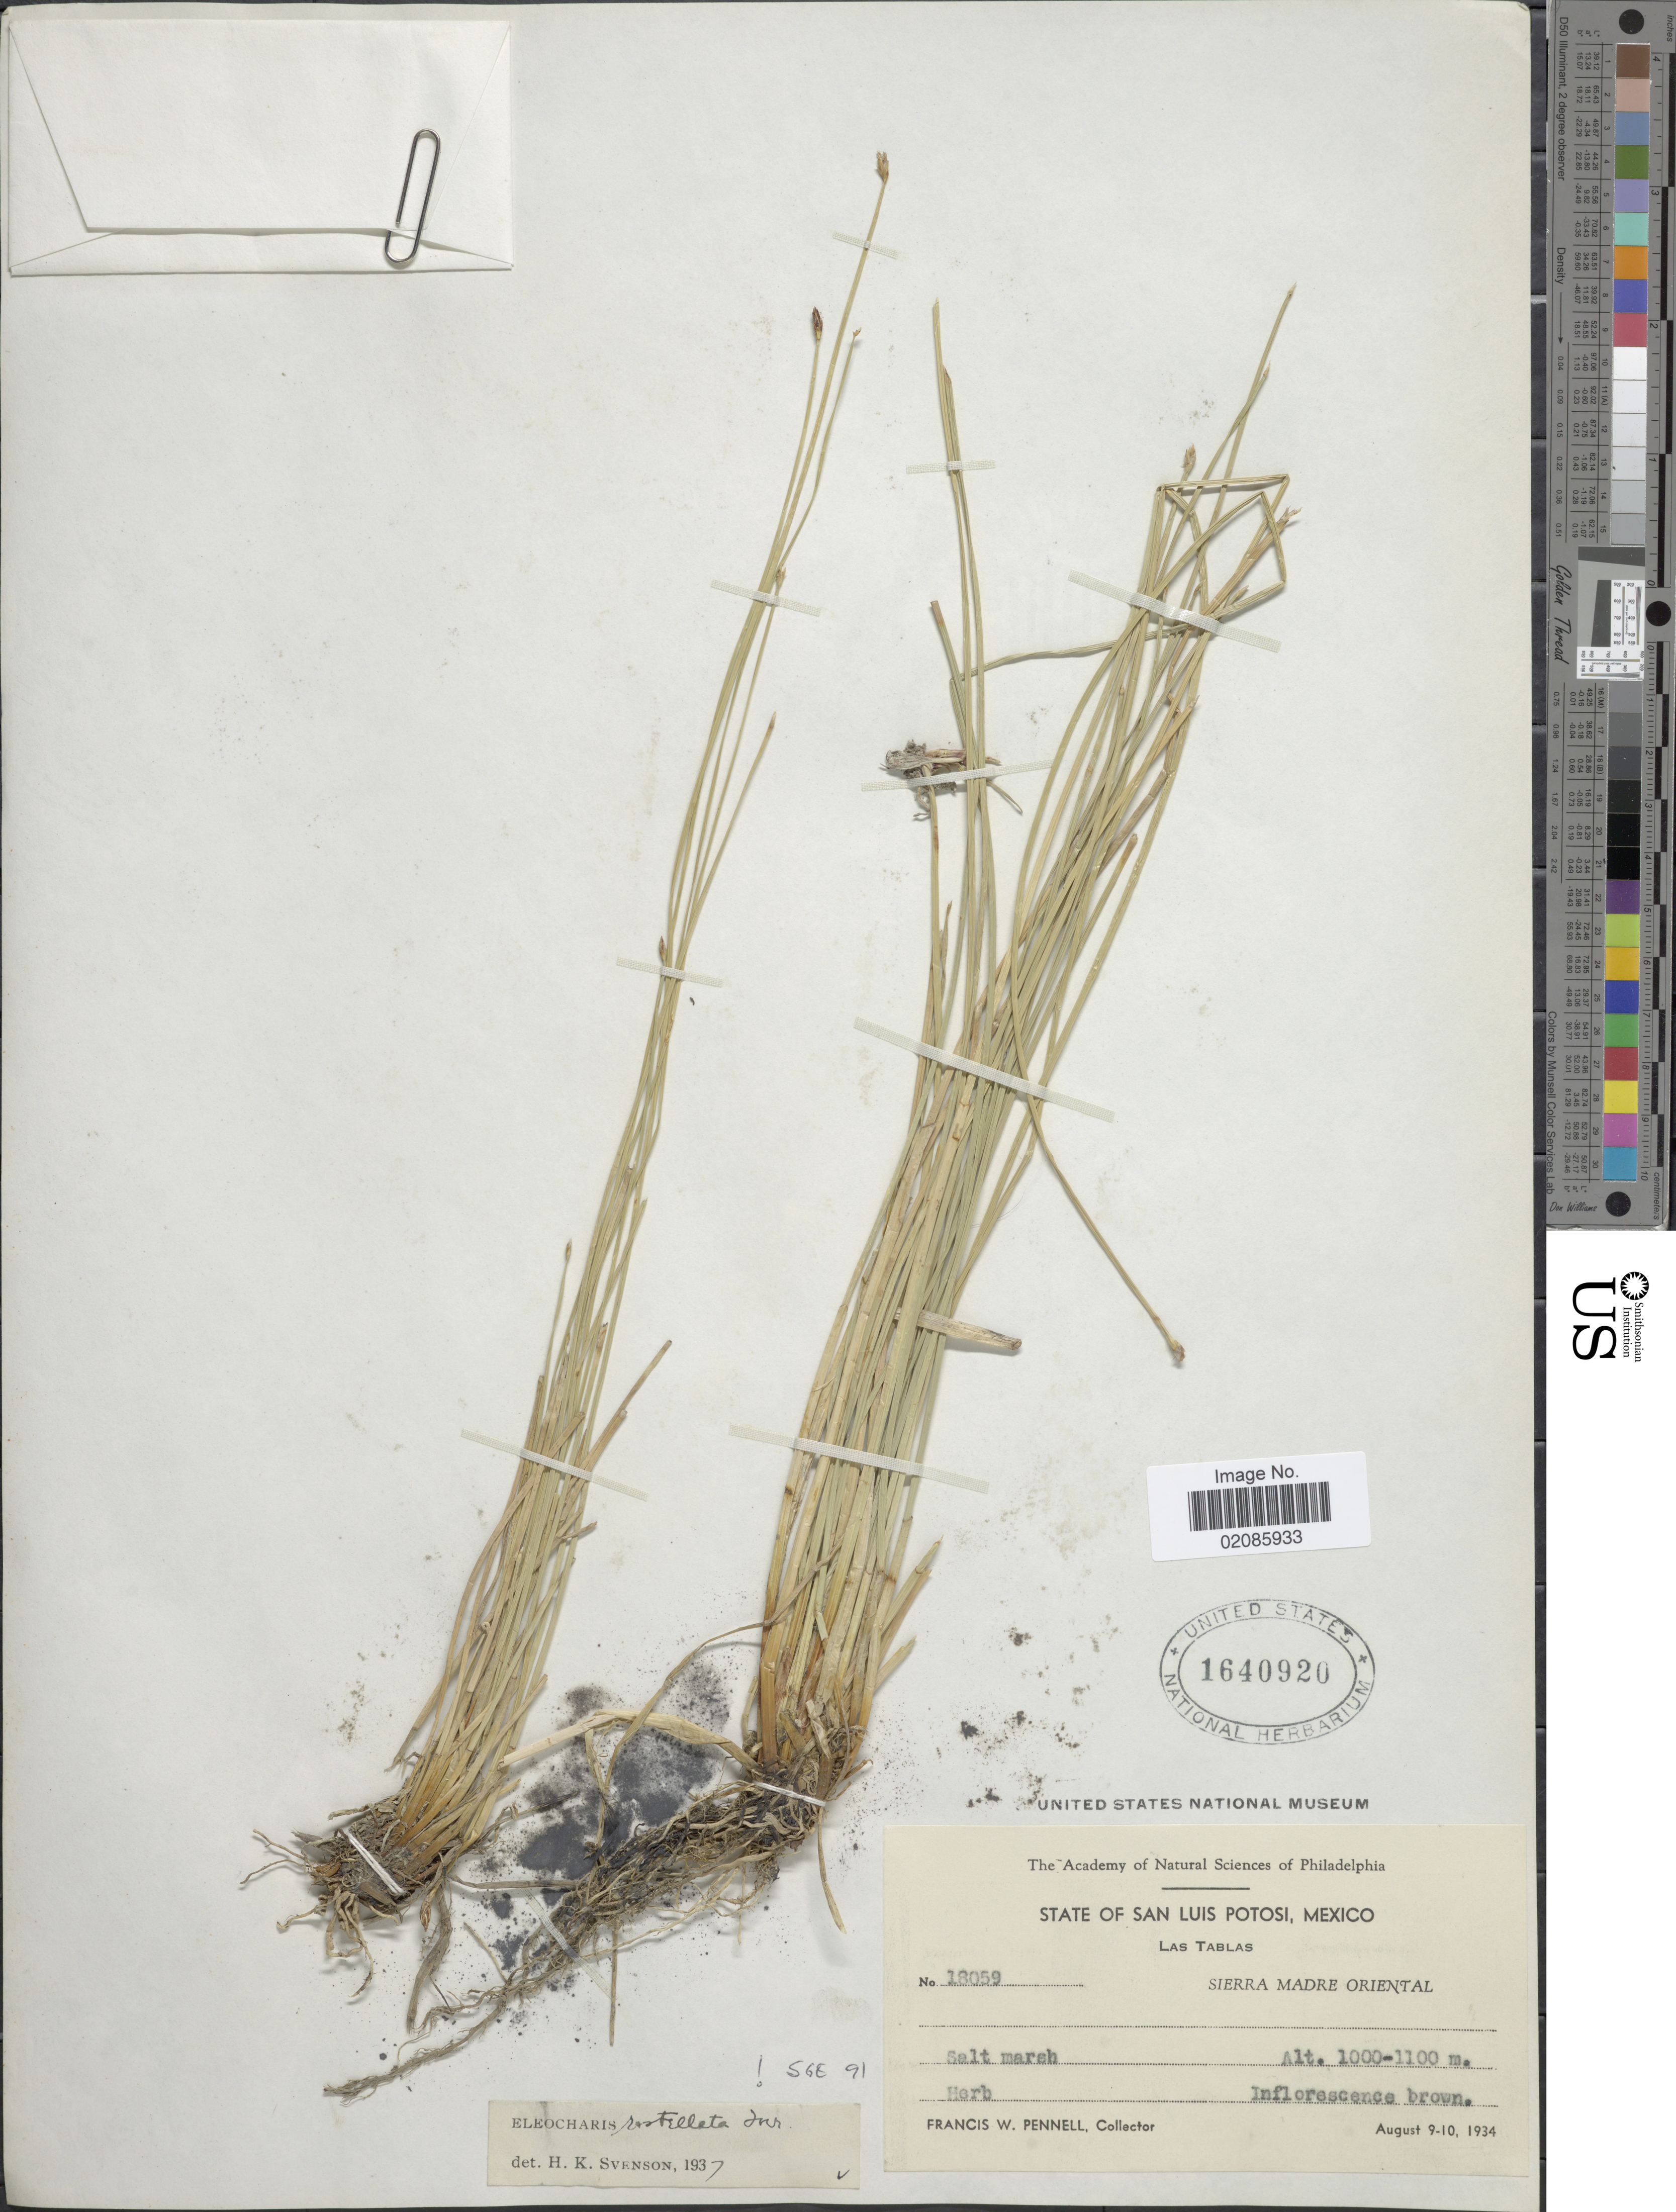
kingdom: Plantae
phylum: Tracheophyta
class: Liliopsida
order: Poales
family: Cyperaceae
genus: Eleocharis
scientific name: Eleocharis rostellata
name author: (Torr.) Torr.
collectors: F. W. Pennell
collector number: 18059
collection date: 1934-08-09/1934-08-10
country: Mexico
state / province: San Luis Potosí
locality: State of San Luis Potosi. Las Tablas. Sierra Madre Oriental.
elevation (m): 1000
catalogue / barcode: US 1640920